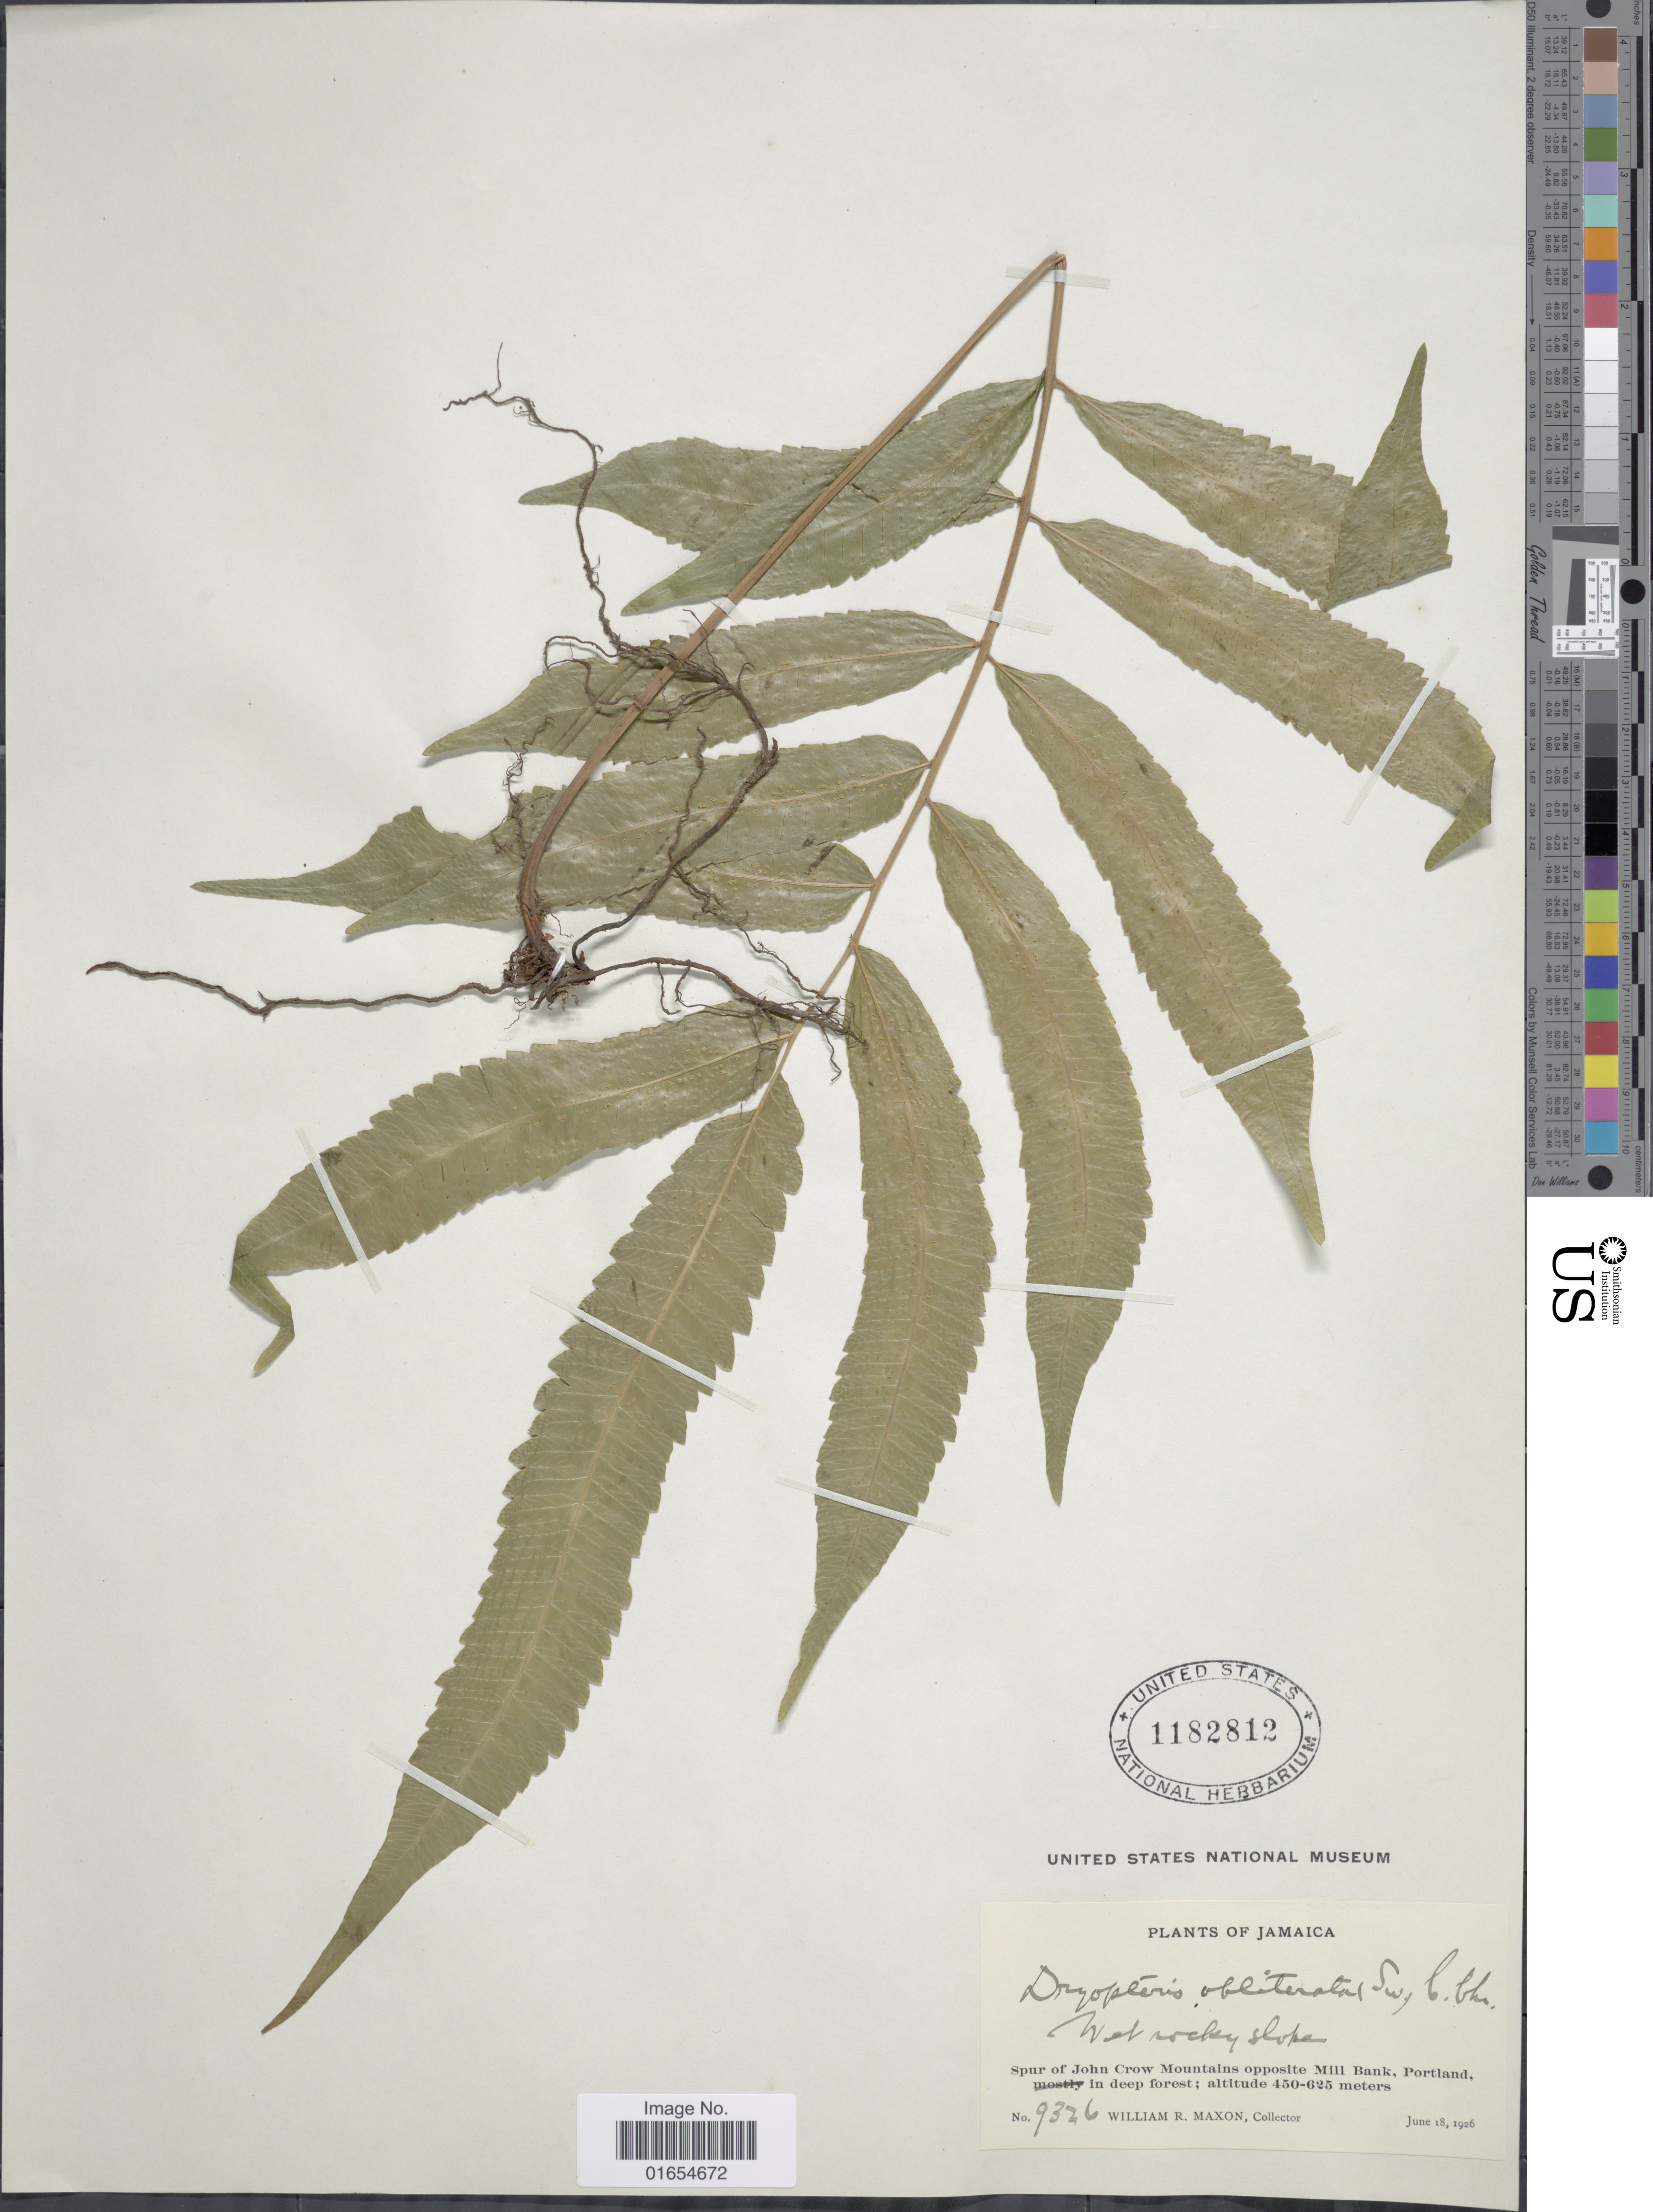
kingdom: Plantae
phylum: Tracheophyta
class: Polypodiopsida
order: Polypodiales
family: Thelypteridaceae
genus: Goniopteris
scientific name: Goniopteris obliterata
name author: (Sw.) C. Presl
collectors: W. R. Maxon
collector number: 9326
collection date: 1926-06-18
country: Jamaica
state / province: Portland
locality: Spur of John Crow Mountains opposite Mill Bank, in deep forest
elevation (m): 450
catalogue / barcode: US 1182812